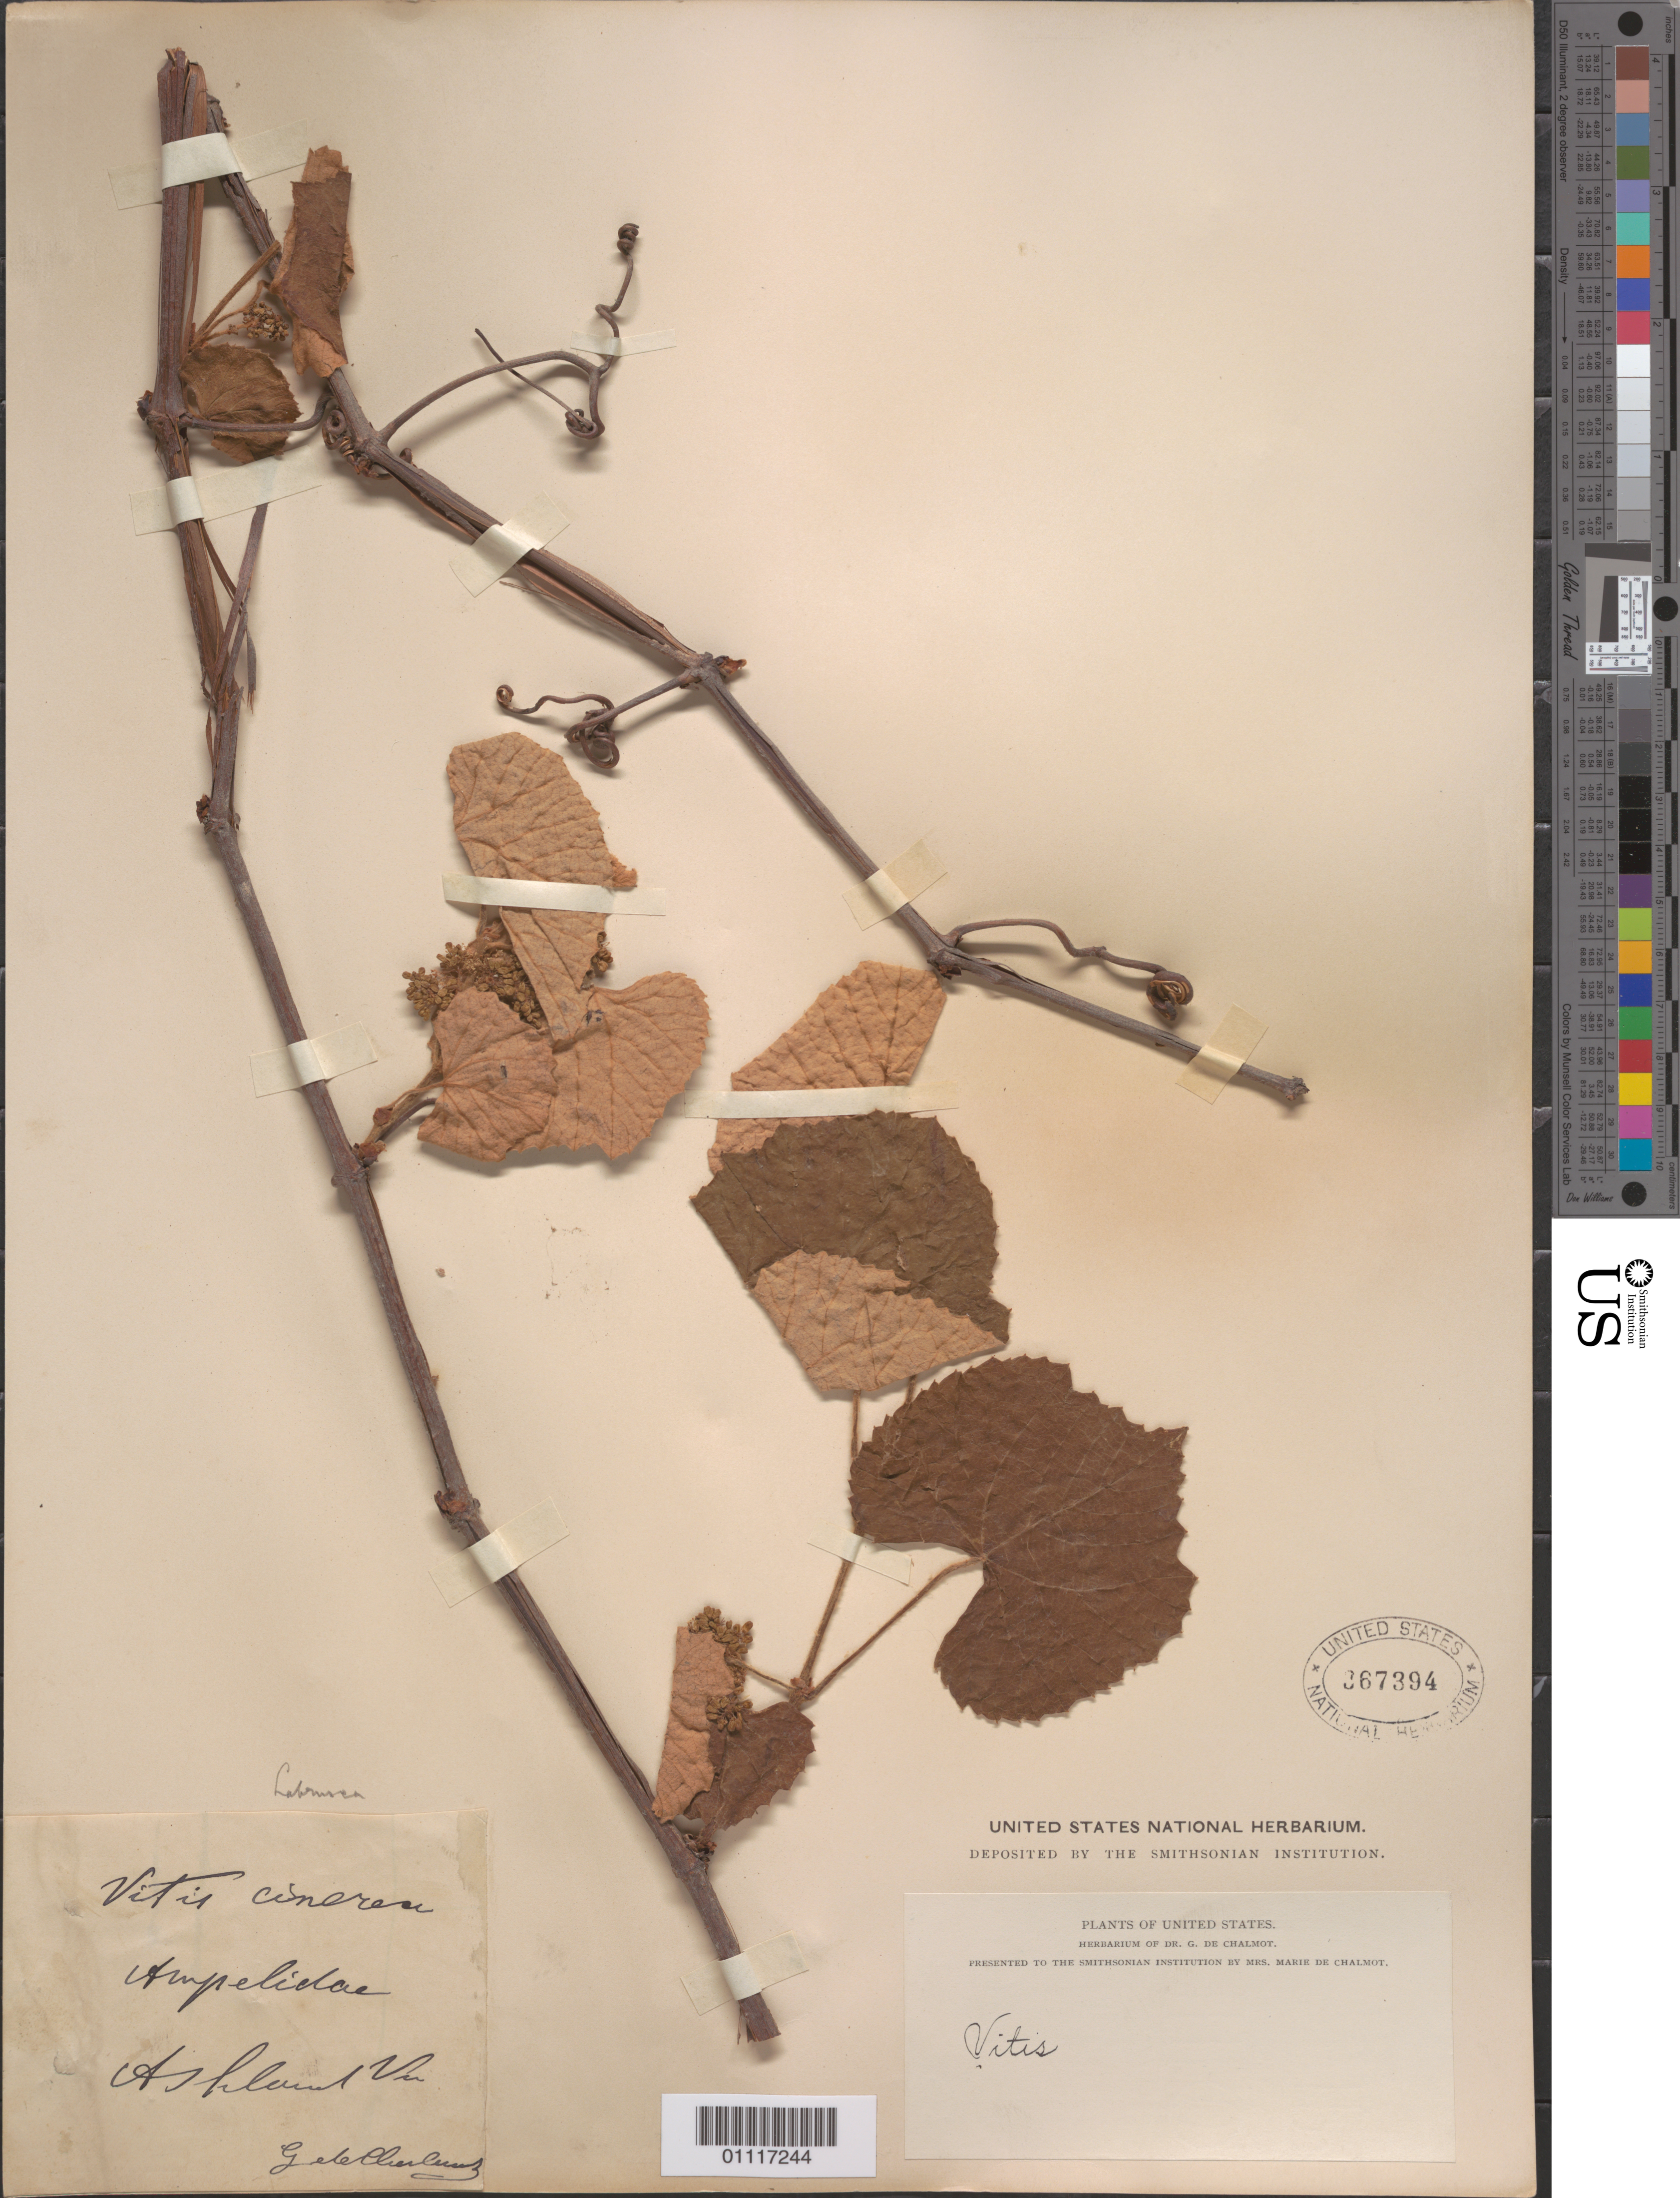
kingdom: Plantae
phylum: Tracheophyta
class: Magnoliopsida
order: Vitales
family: Vitaceae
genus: Vitis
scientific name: Vitis labrusca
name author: L.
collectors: G. de Chalmot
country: United States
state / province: Virginia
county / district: Hanover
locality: Ashland?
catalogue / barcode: US 367394